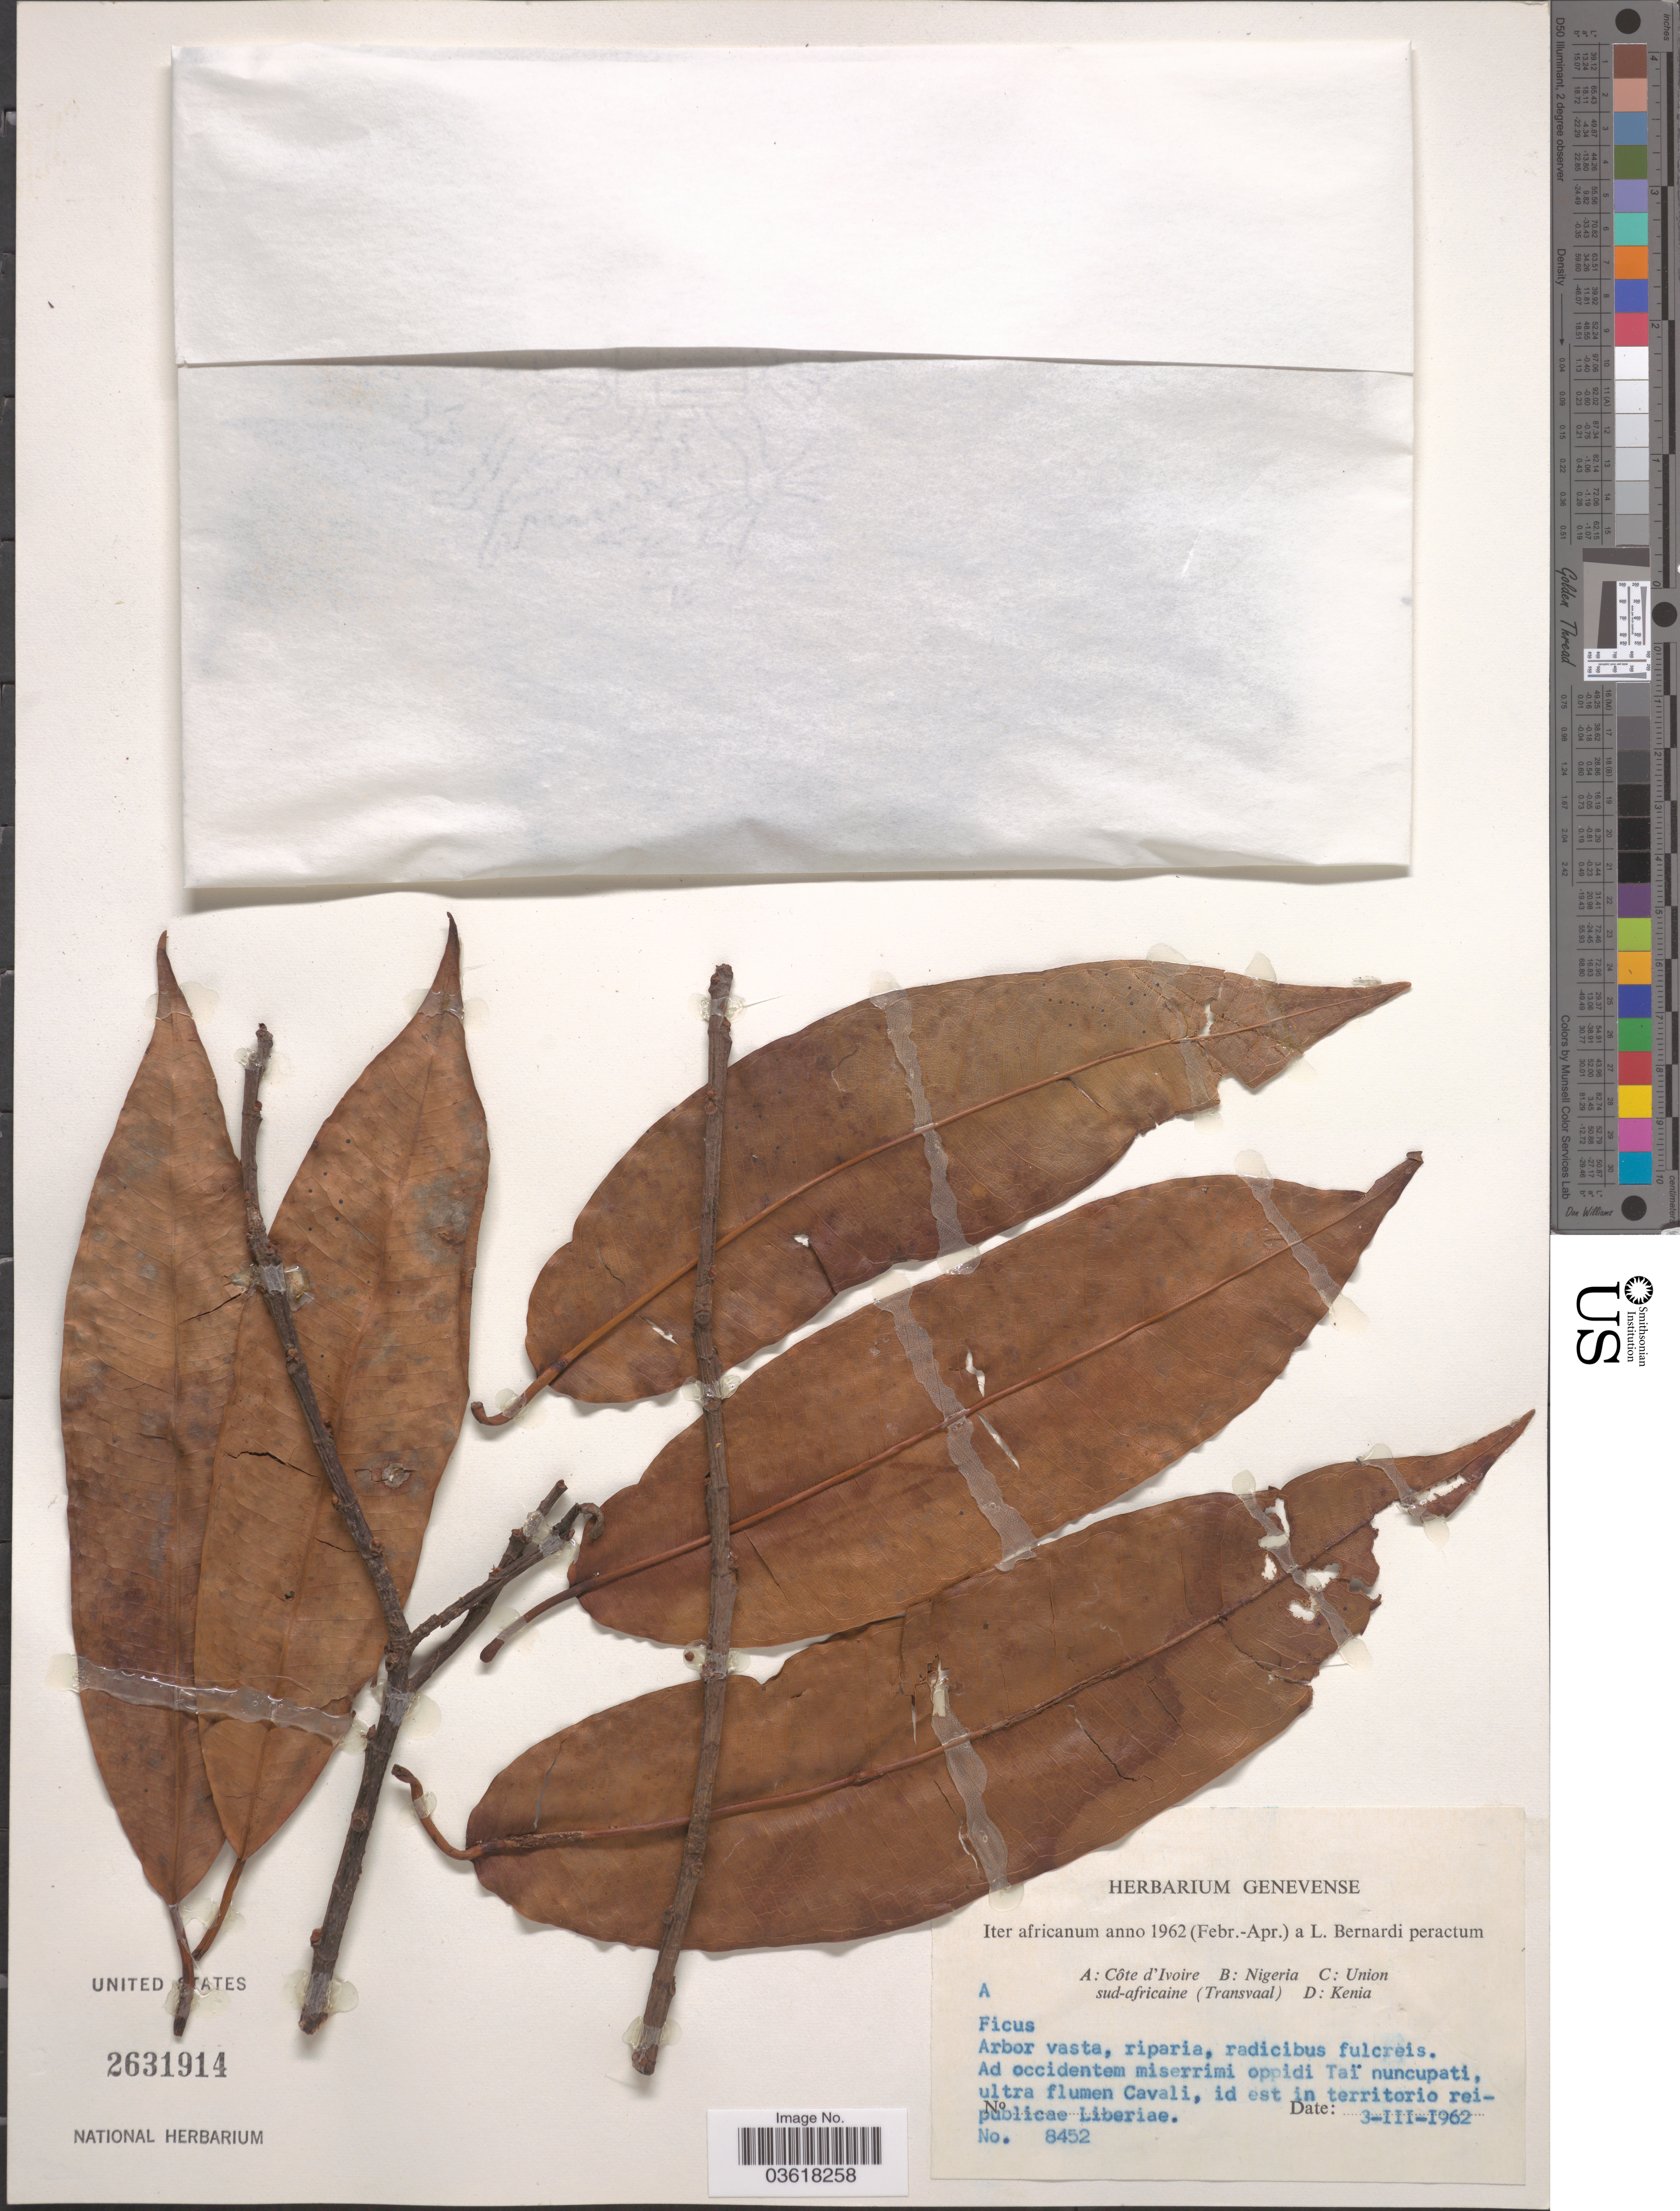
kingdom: Plantae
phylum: Tracheophyta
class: Magnoliopsida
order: Rosales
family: Moraceae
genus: Ficus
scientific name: Ficus sp.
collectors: L. Bernardi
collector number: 8452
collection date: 1962-03-03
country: Ivory Coast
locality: Côte d'Ivoire. Ad occidentem miserrimi oppidi Taï nuncupati, ultra flumen Cavali, id est in territorio reipublicae Liberiae.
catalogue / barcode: US 2631914